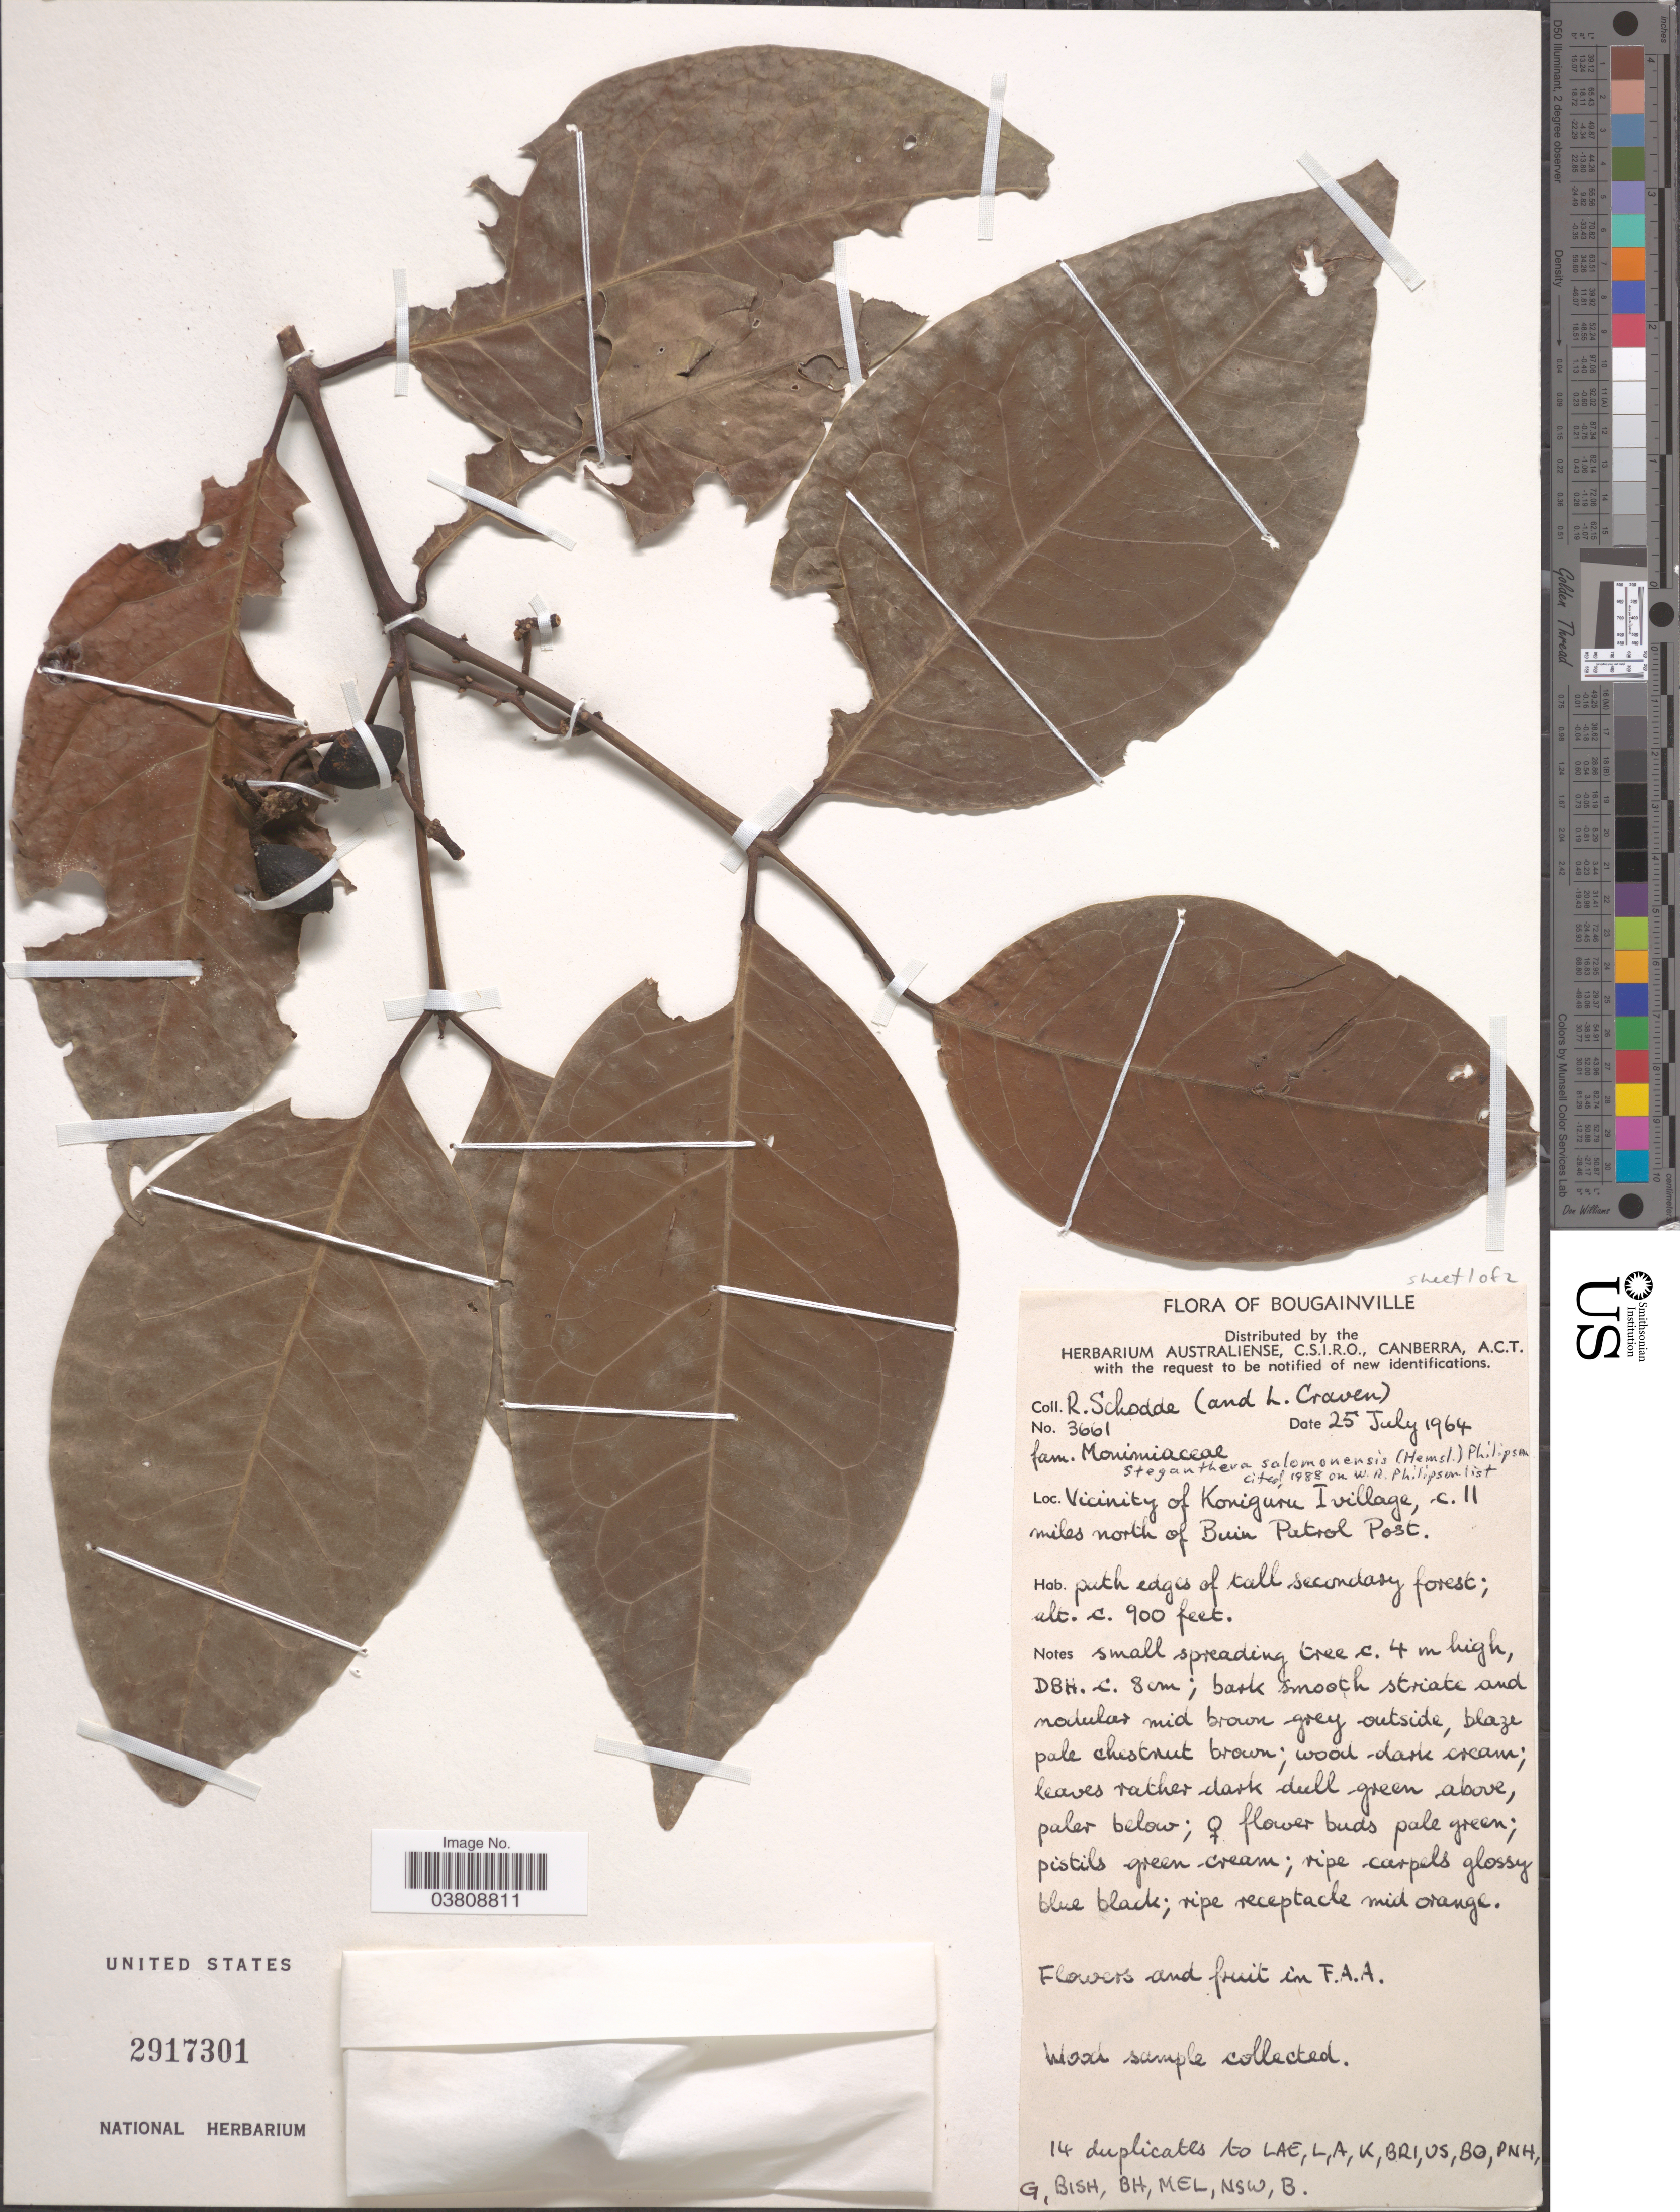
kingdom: Plantae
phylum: Tracheophyta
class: Magnoliopsida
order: Laurales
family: Monimiaceae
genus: Steganthera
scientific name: Steganthera salomonensis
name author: (Hemsl.) Philipson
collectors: R. Schodde & L. A. Craven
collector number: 3661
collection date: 1964-07-25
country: Papua New Guinea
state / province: Bougainville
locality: Vicinity of Koniguru I village, c. 11 miles north of Buin Patrol Post.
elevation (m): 274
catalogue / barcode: US 2917301